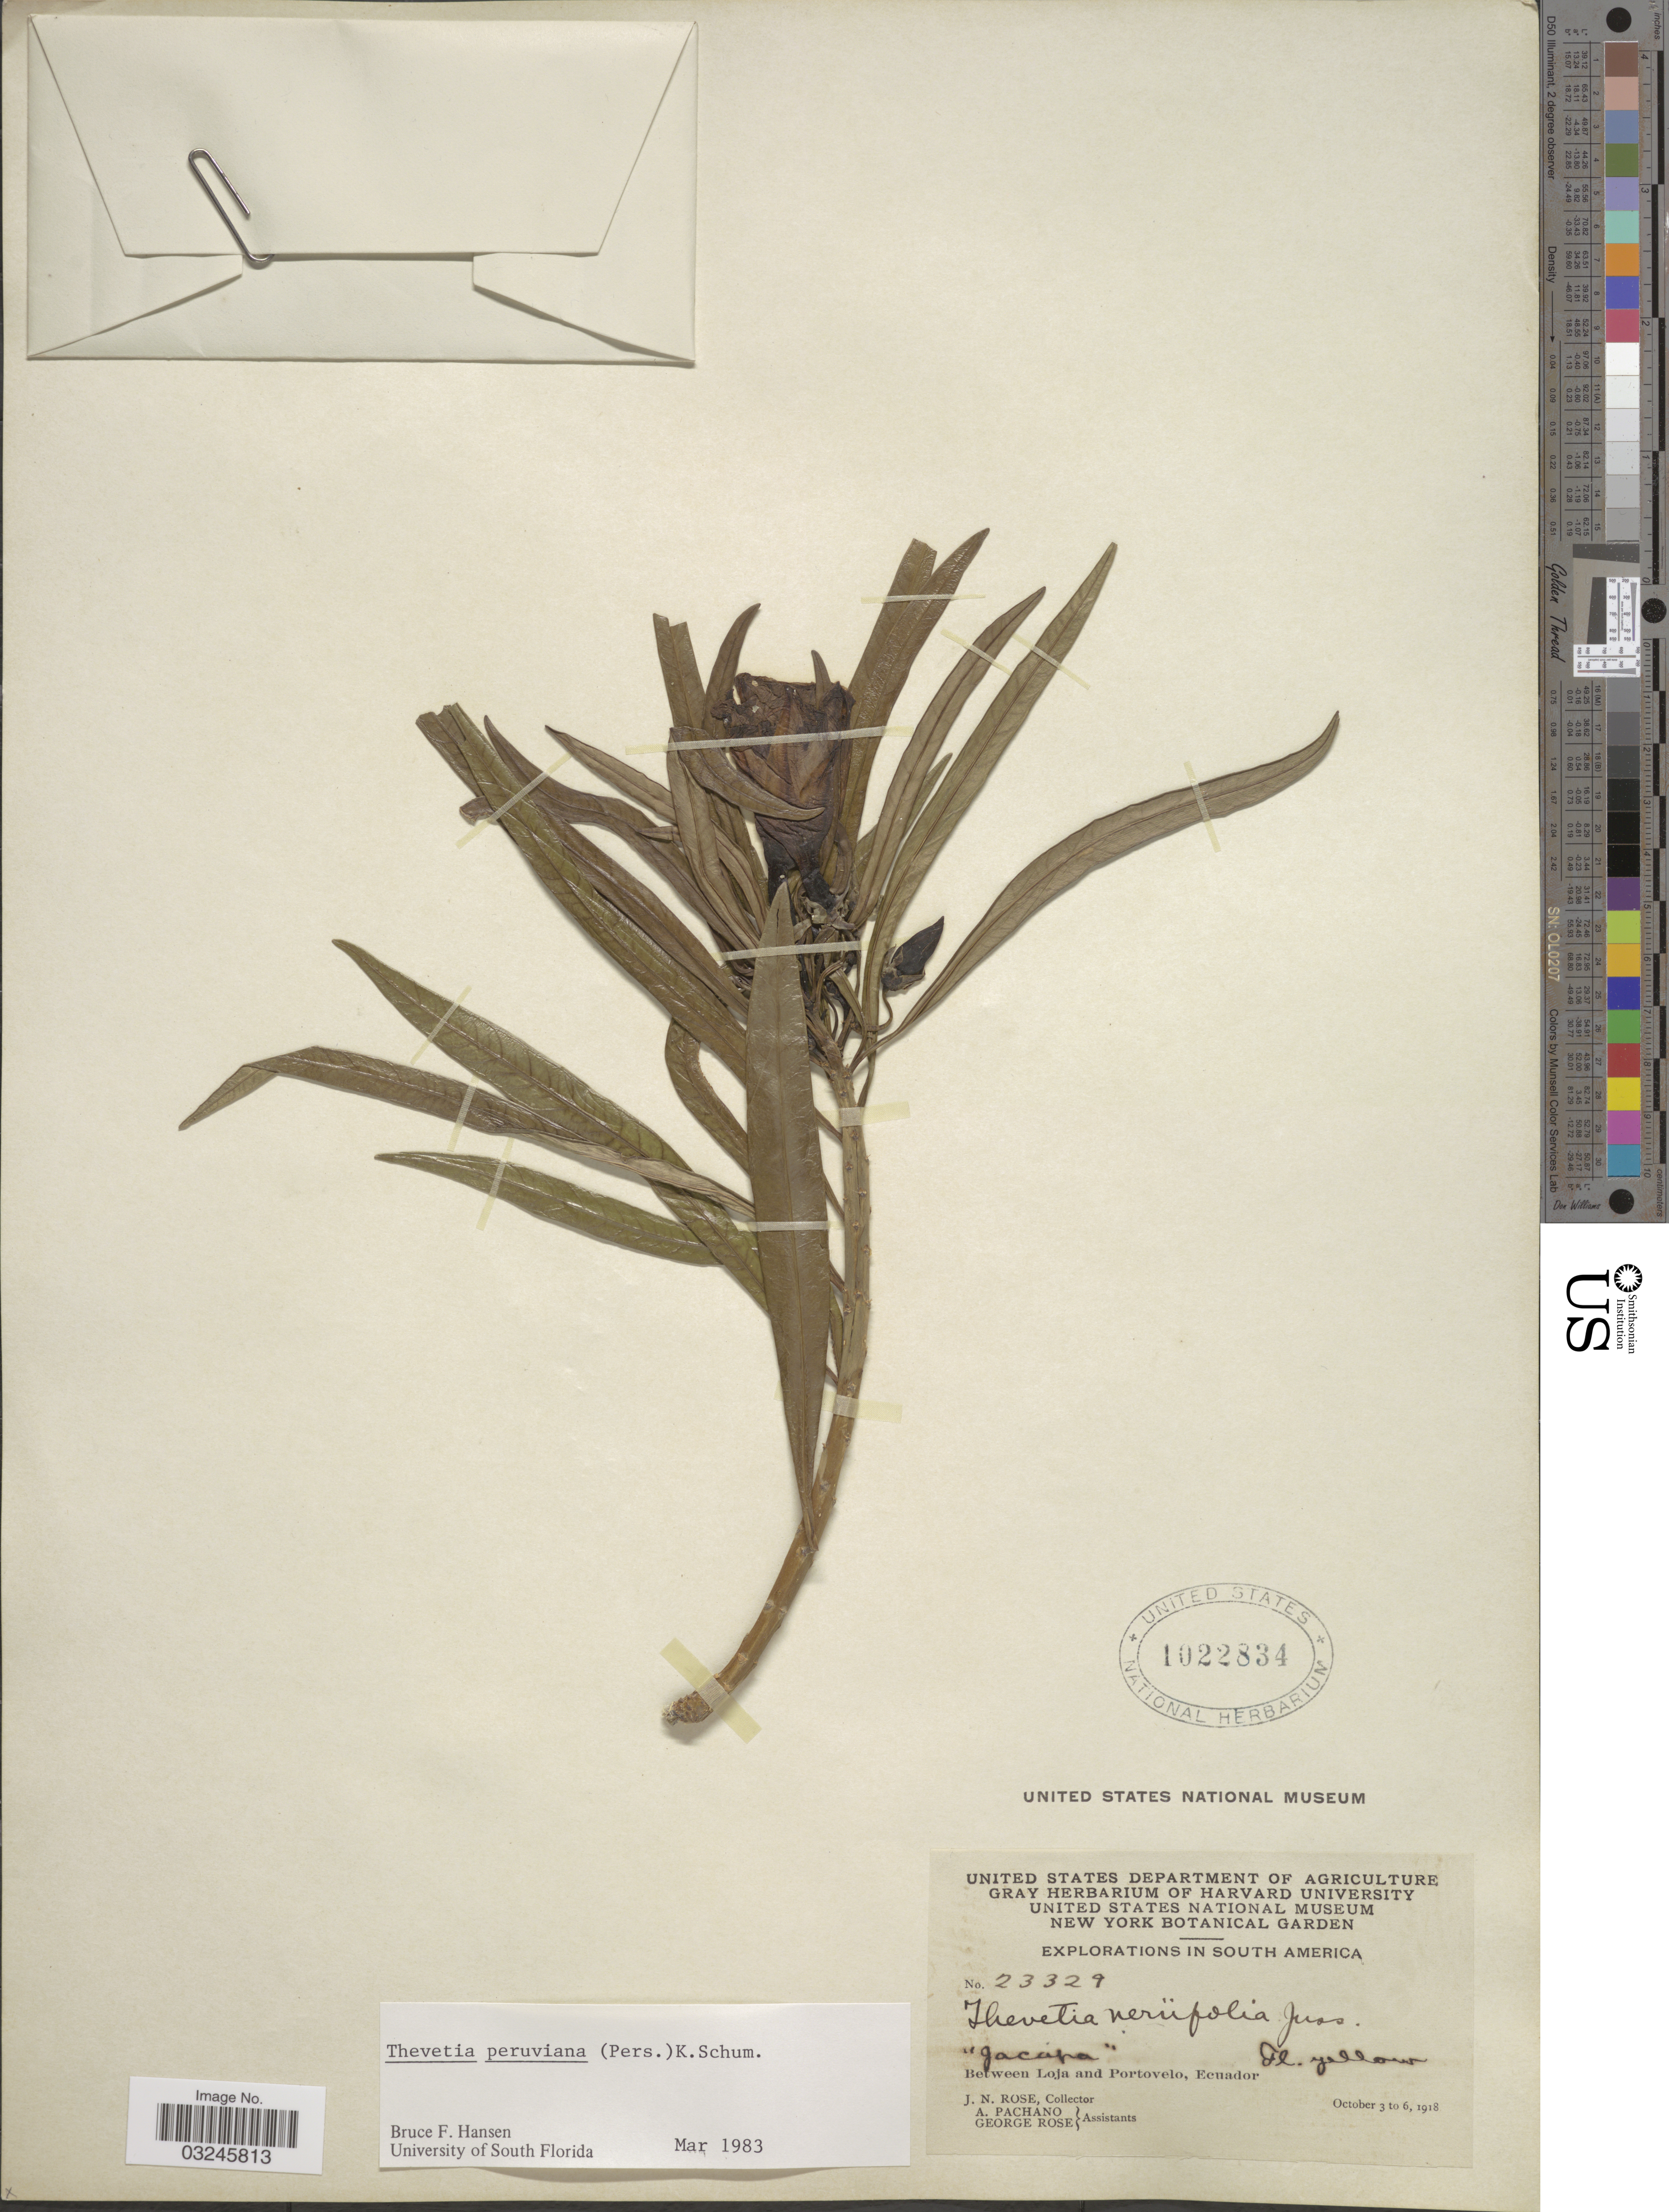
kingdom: Plantae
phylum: Tracheophyta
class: Magnoliopsida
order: Gentianales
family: Apocynaceae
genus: Thevetia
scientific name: Thevetia peruviana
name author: (Pers.) K. Schum.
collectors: J. N. Rose, A. Pachano & G. Rose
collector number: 23329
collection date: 1918-10-03/1918-10-06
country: Ecuador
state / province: Loja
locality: Between Loja and Portovelo, Ecuador.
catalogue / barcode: US 1022834